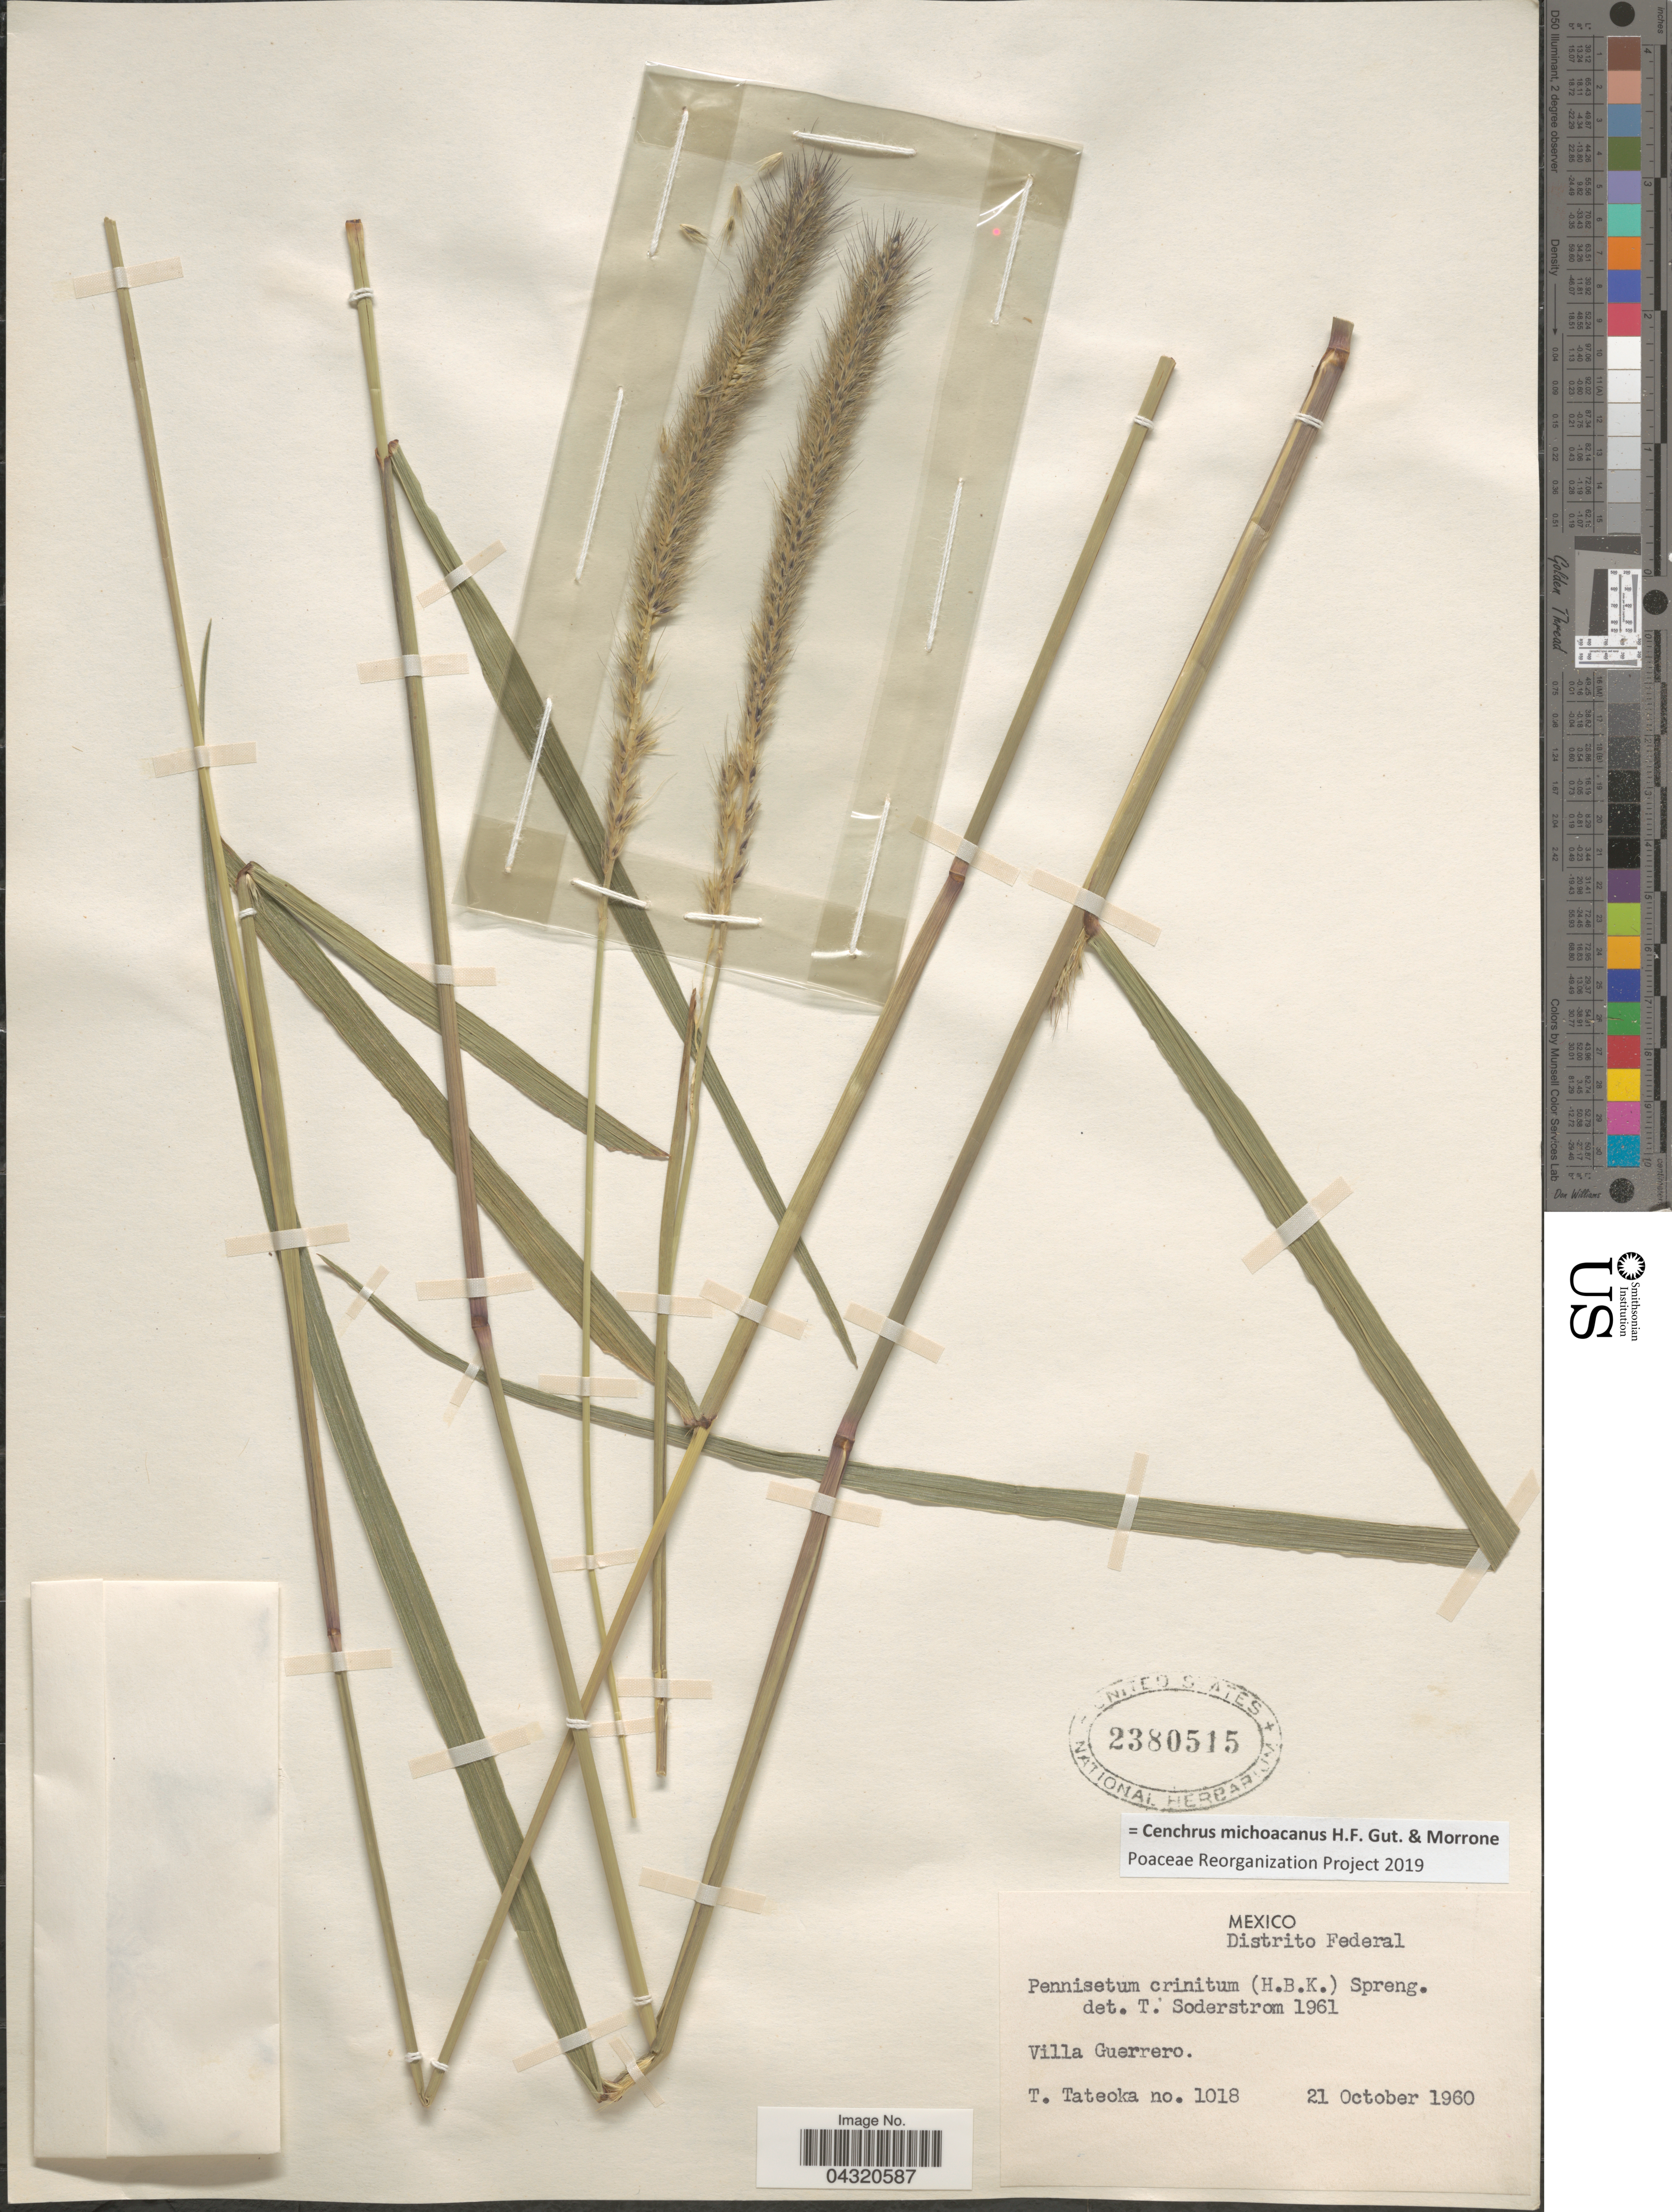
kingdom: Plantae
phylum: Tracheophyta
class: Liliopsida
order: Poales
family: Poaceae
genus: Cenchrus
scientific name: Cenchrus michoacanus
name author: H.F. Gut. & Morrone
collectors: T. Tateoka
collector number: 1018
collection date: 1960-10-21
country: Mexico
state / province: Distrito Federal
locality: Villa Guerrero.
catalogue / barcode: US 2380515